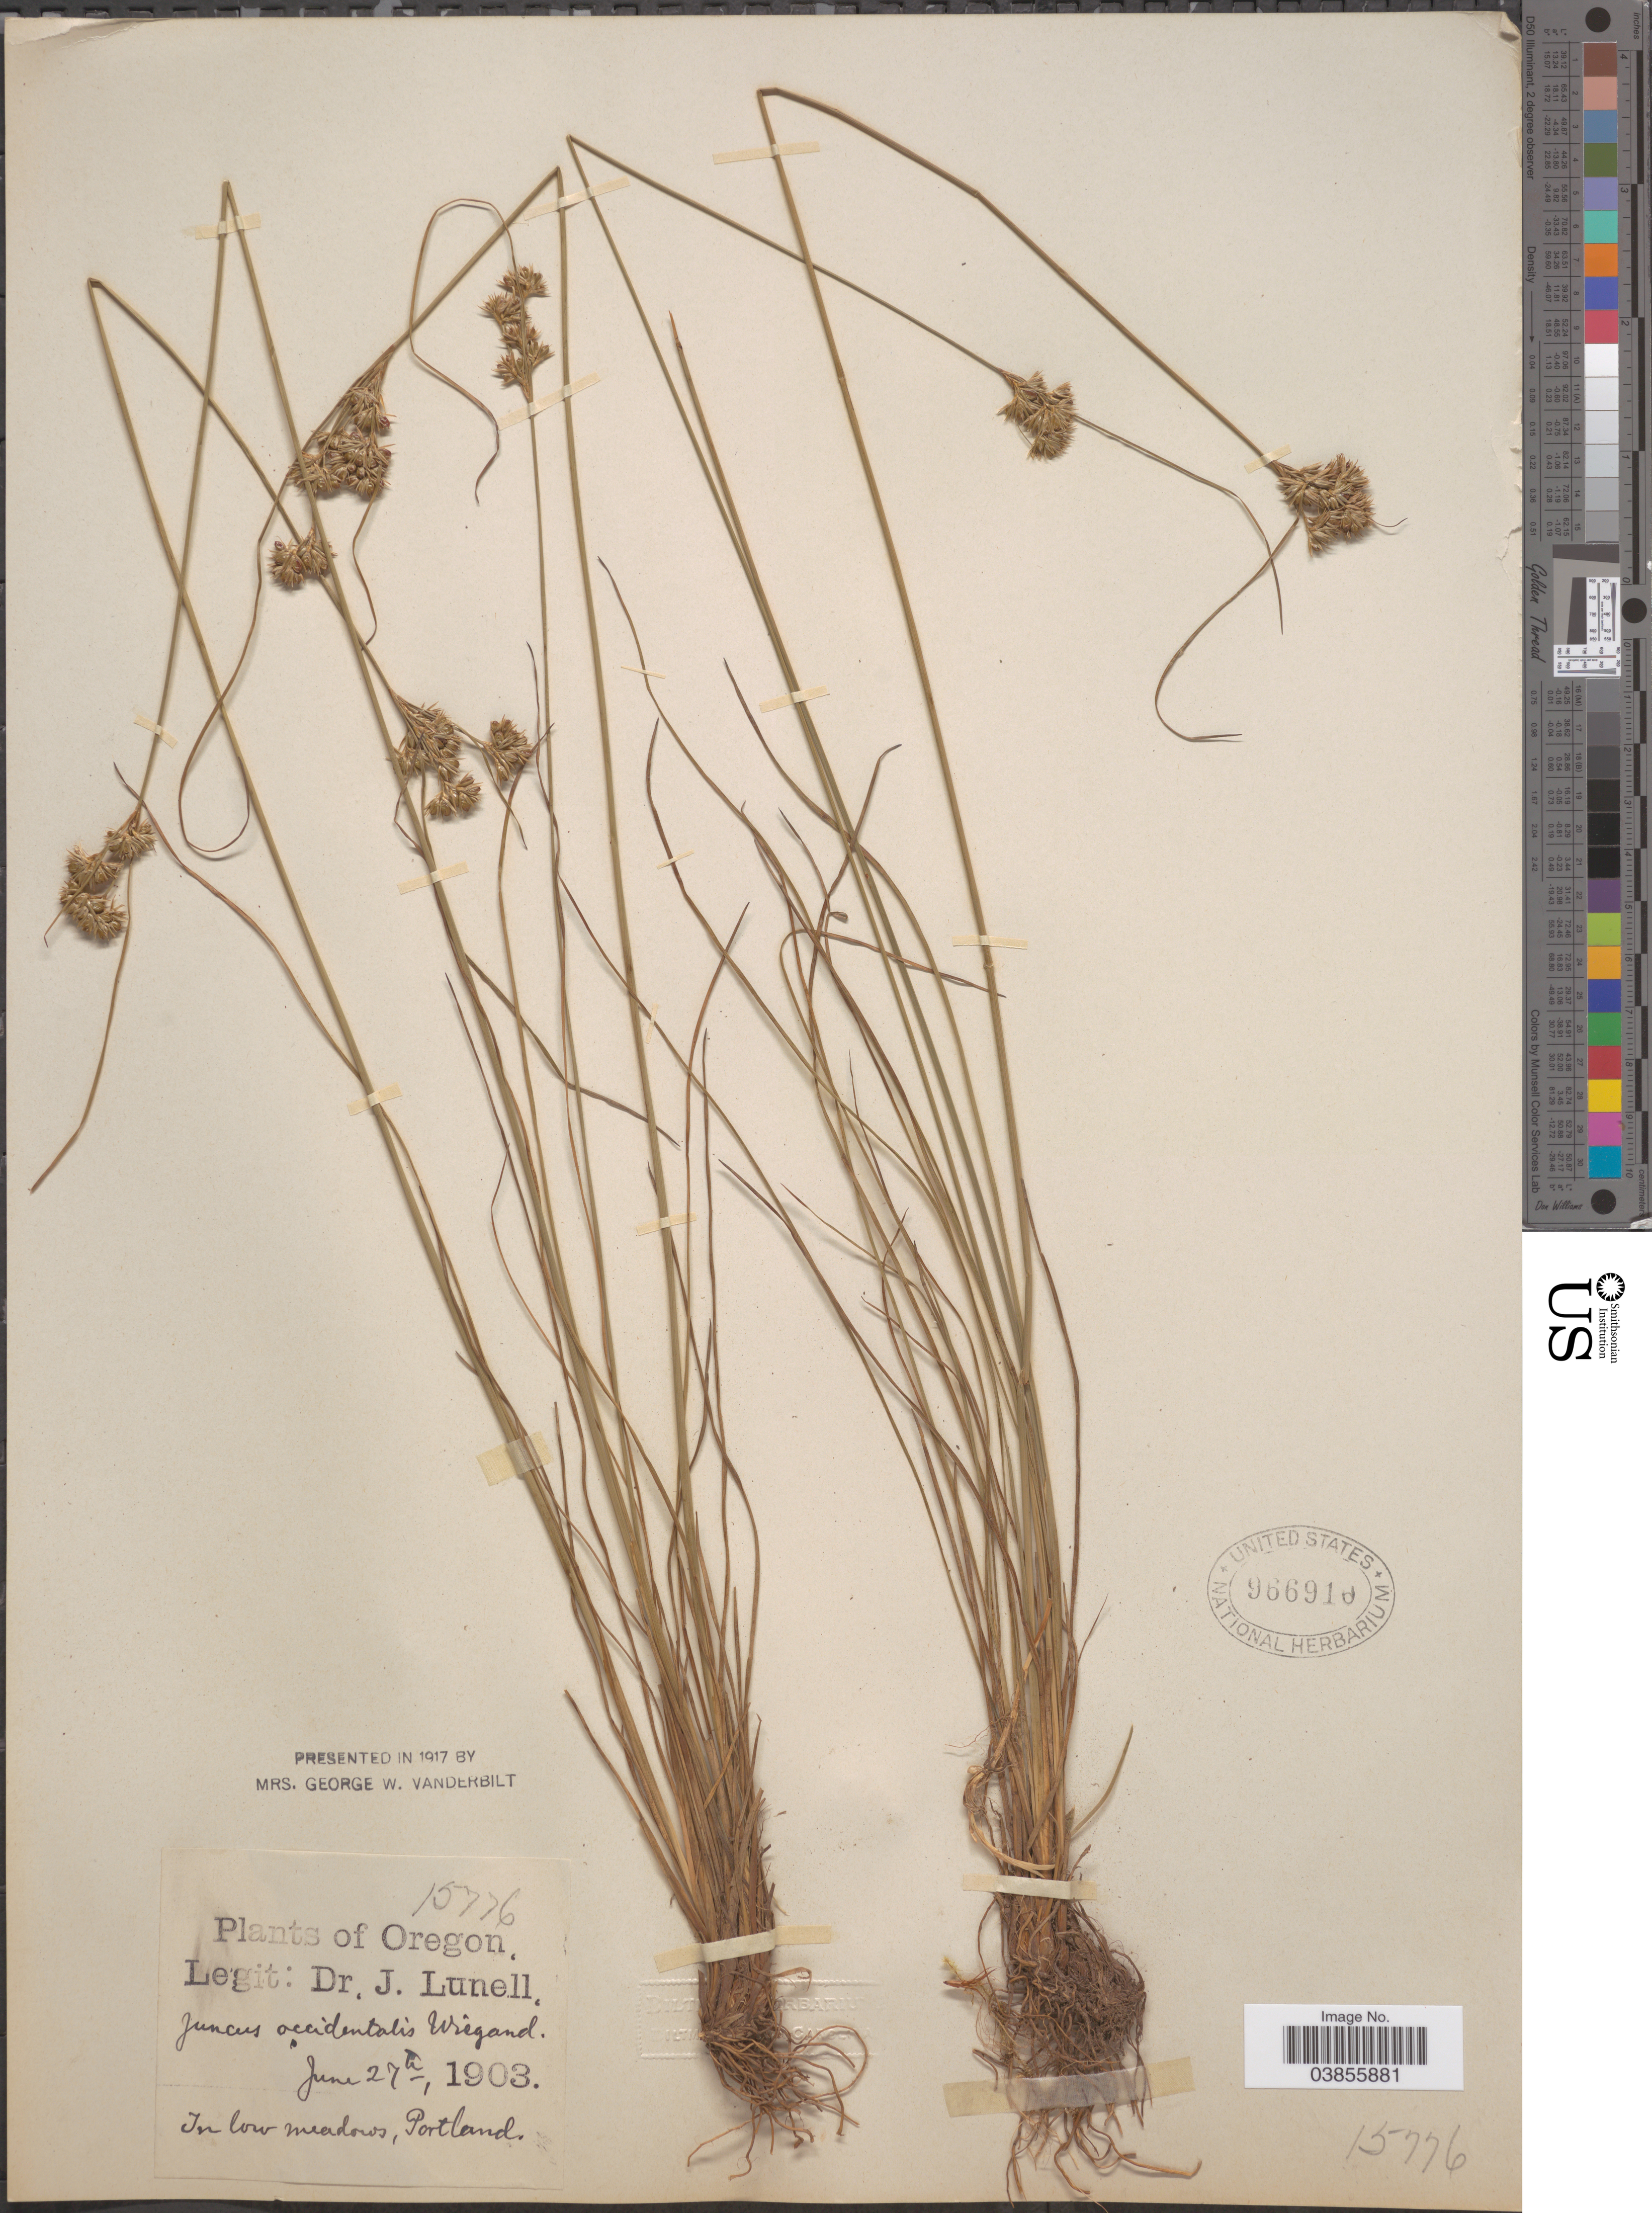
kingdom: Plantae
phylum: Tracheophyta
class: Liliopsida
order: Poales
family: Juncaceae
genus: Juncus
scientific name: Juncus occidentalis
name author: (Coville) Wiegand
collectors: J. Lunell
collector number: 15776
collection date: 1903-06-27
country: United States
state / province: Oregon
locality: Portland.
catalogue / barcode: US 966910